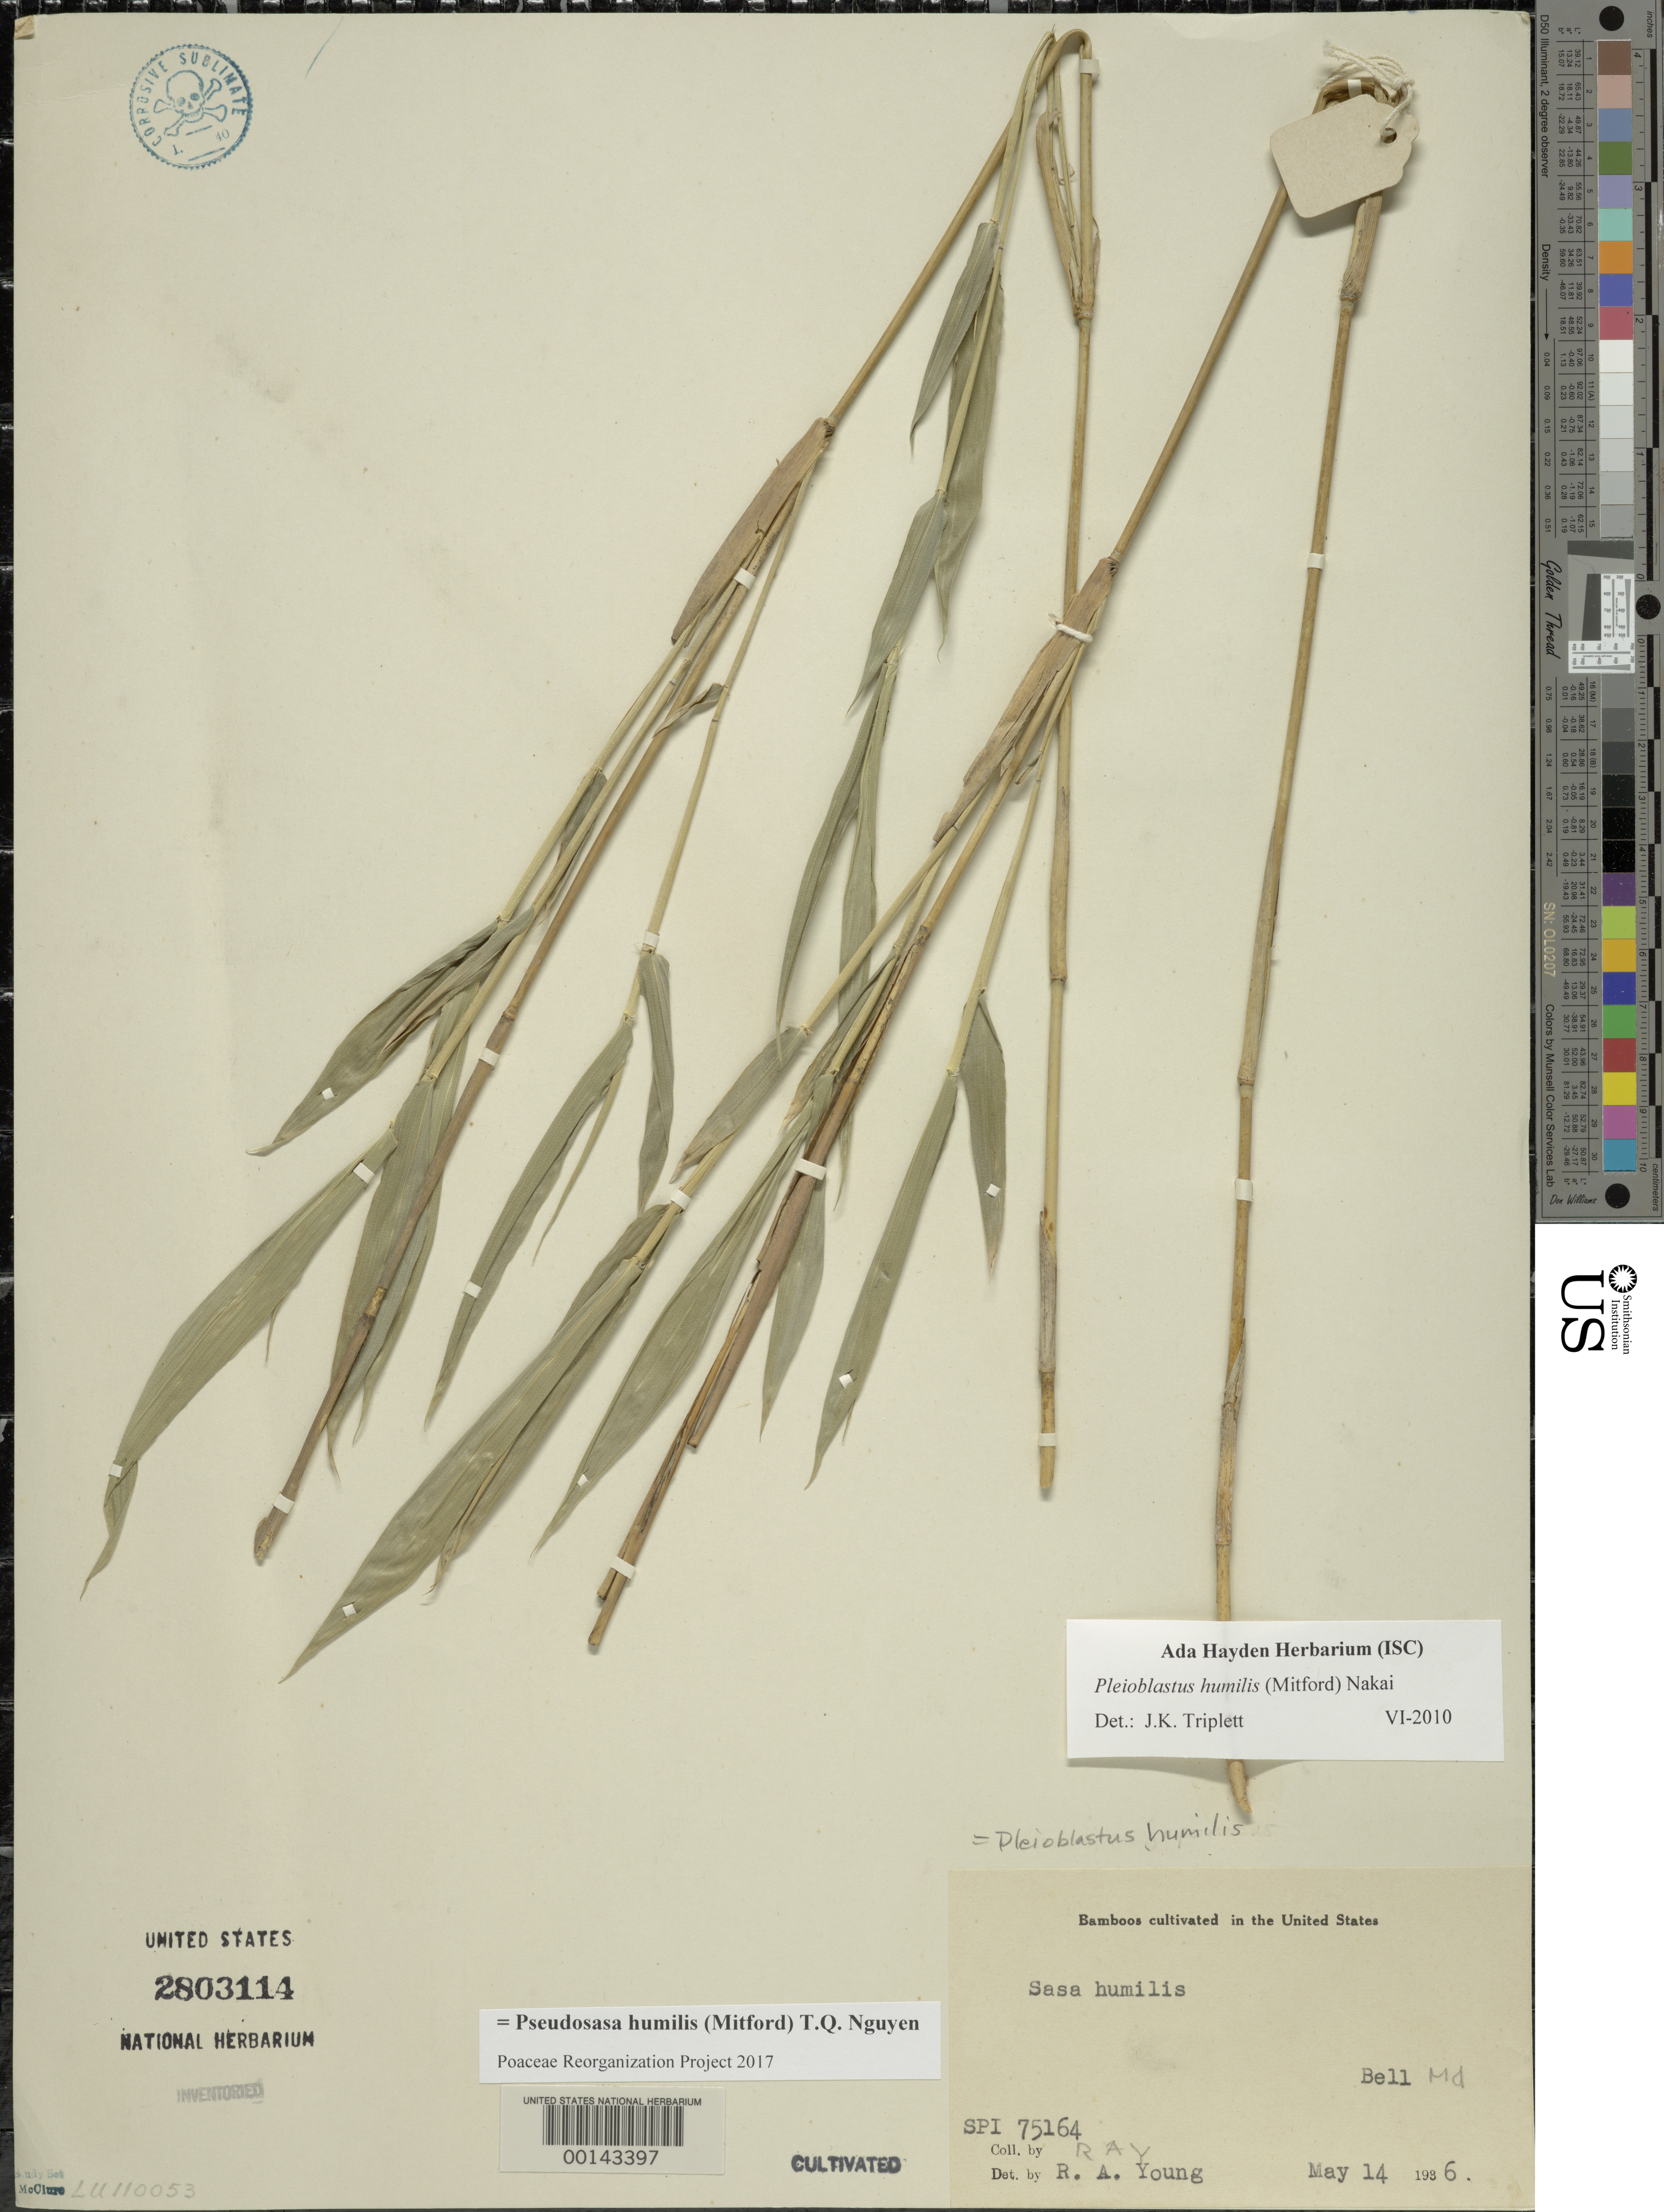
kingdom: Plantae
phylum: Tracheophyta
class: Liliopsida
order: Poales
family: Poaceae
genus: Pseudosasa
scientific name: Pseudosasa humilis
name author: (Mitford) T.Q. Nguyen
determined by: Poaceae Reorganization Project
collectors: R. A. Young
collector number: SPI 75164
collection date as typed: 14 May 1936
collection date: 1936-05-14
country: United States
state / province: Maryland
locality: Bell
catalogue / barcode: US 2803114